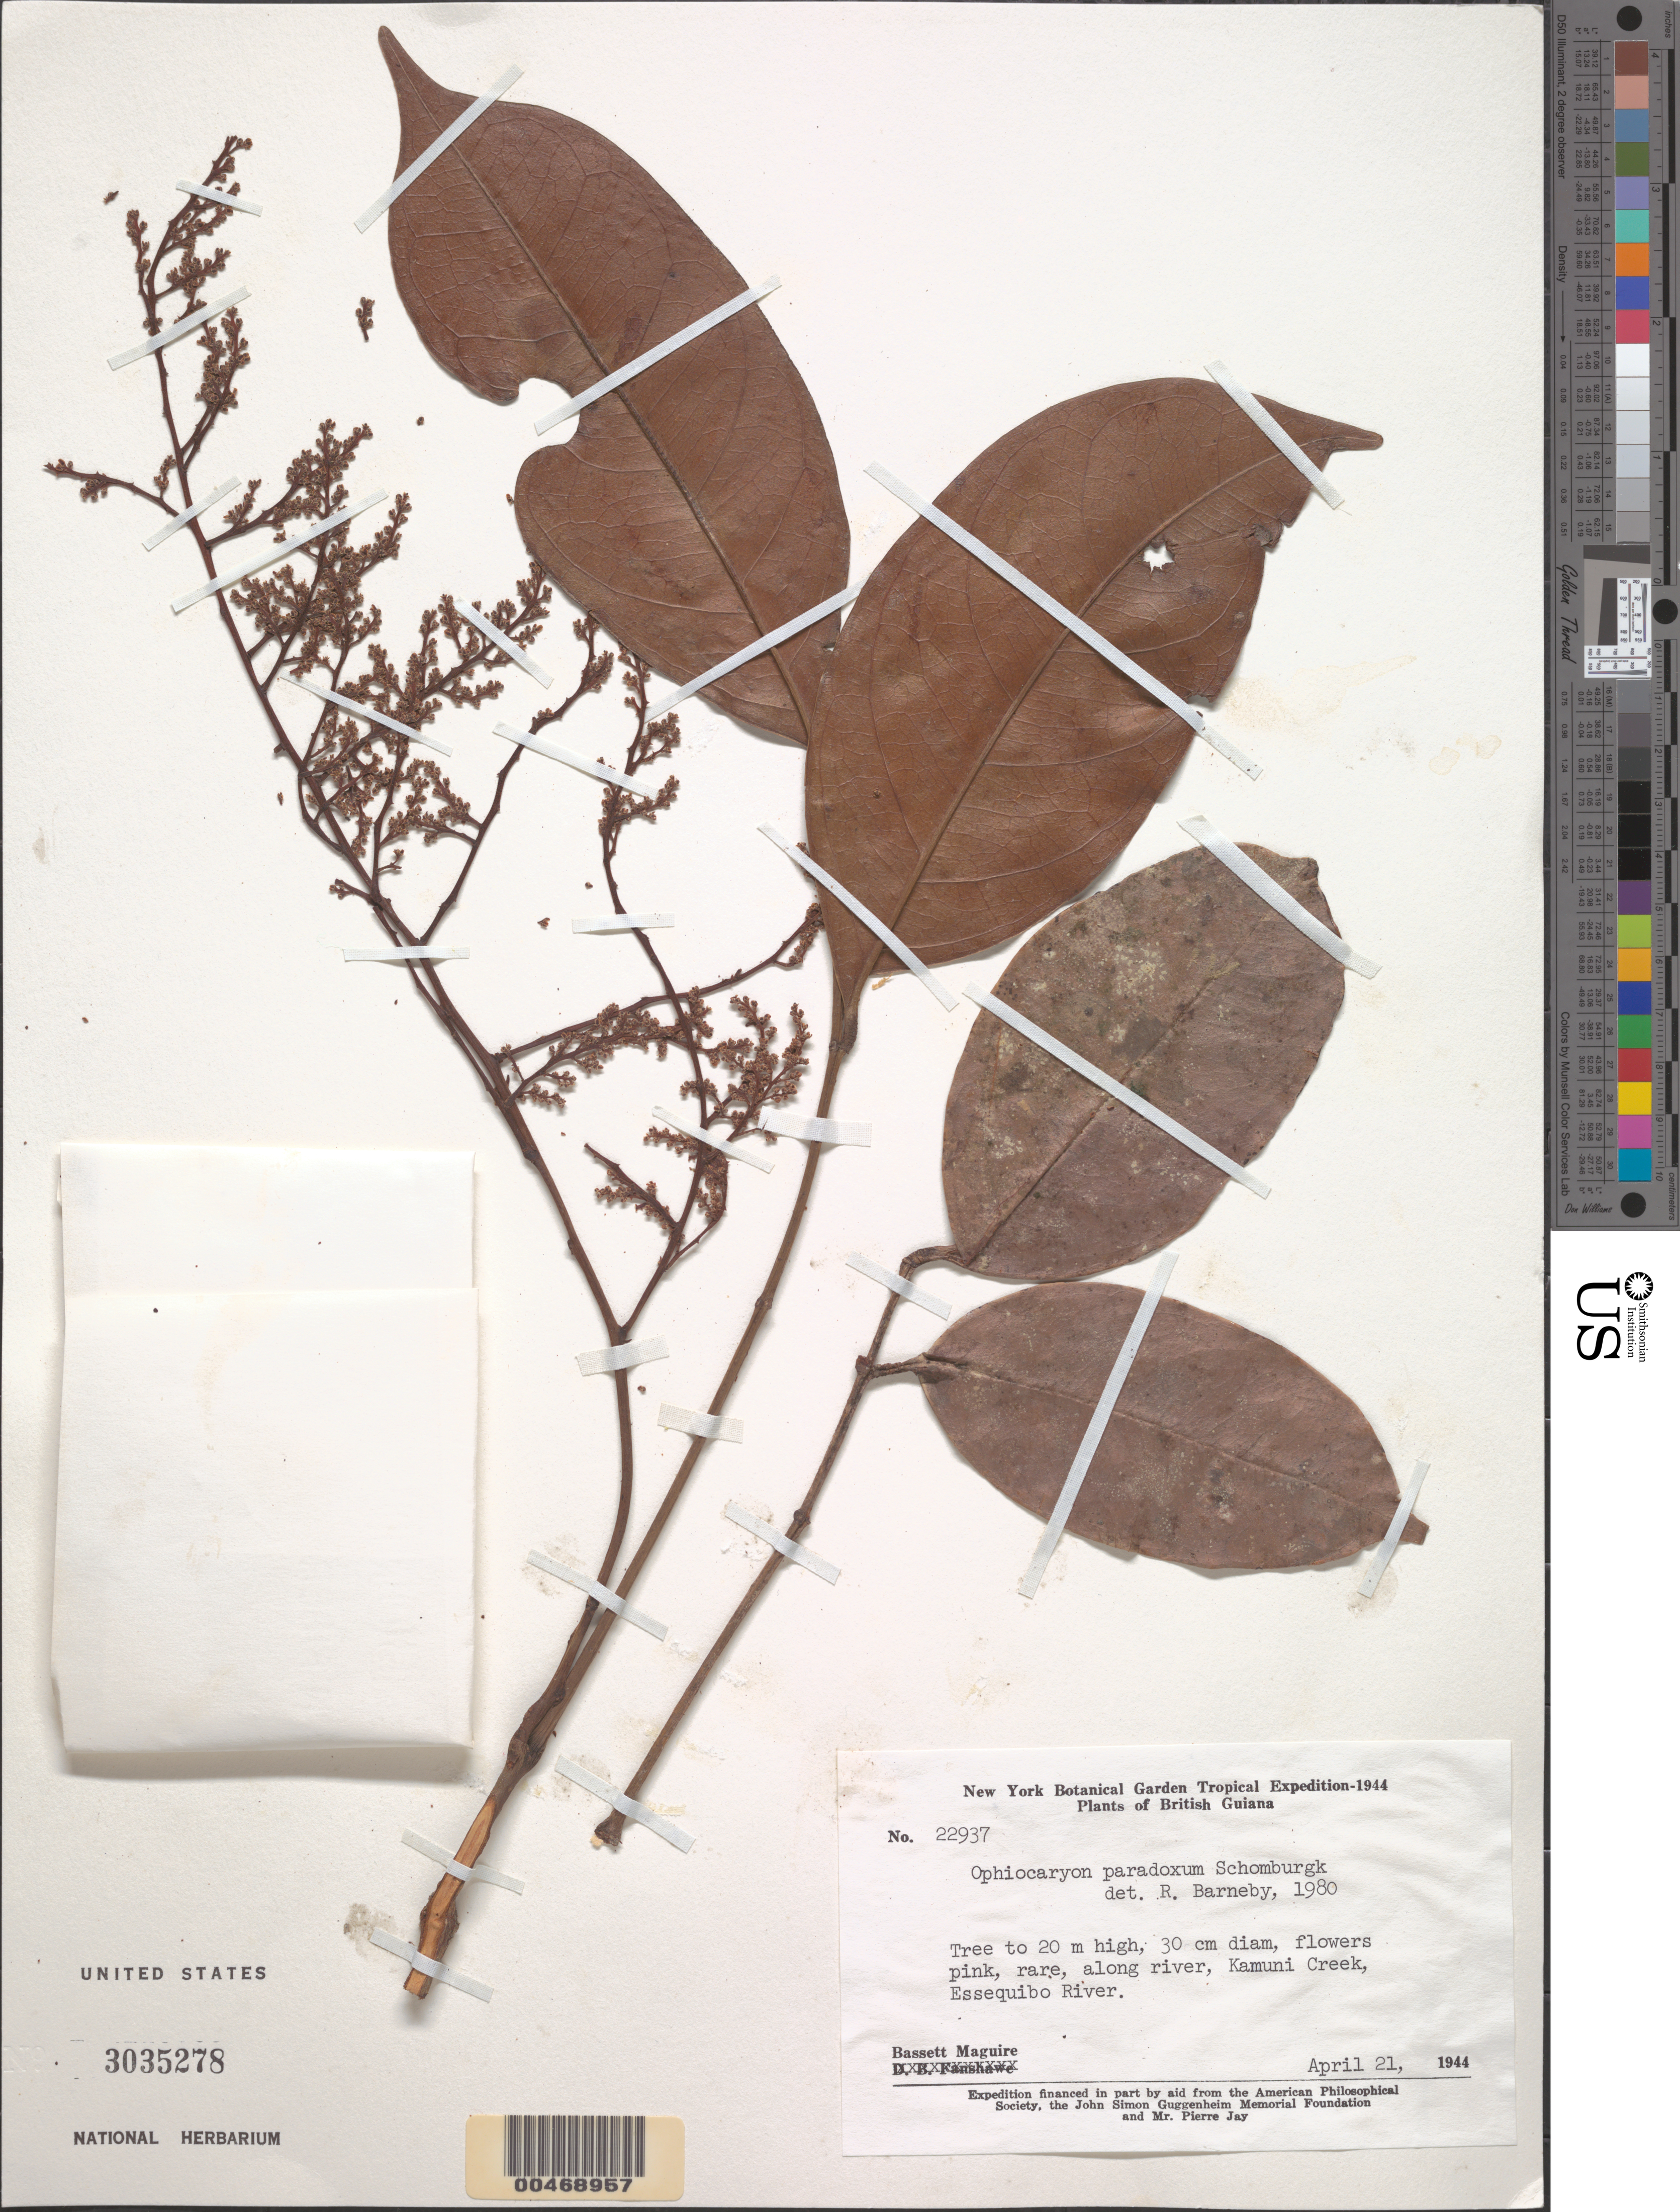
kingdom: Plantae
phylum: Tracheophyta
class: Magnoliopsida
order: Proteales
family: Sabiaceae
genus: Ophiocaryon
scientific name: Ophiocaryon paradoxum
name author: R.H. Schomb.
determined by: Barneby, Rupert C., (NY)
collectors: B. Maguire & D. B. Fanshawe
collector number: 22937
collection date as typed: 21-Apr-44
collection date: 1944-04-21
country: Guyana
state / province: Essequibo Isl-W. Demerara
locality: Kamuni Creek, Groete Creek, Essequibo River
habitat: Along river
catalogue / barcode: US 3035278